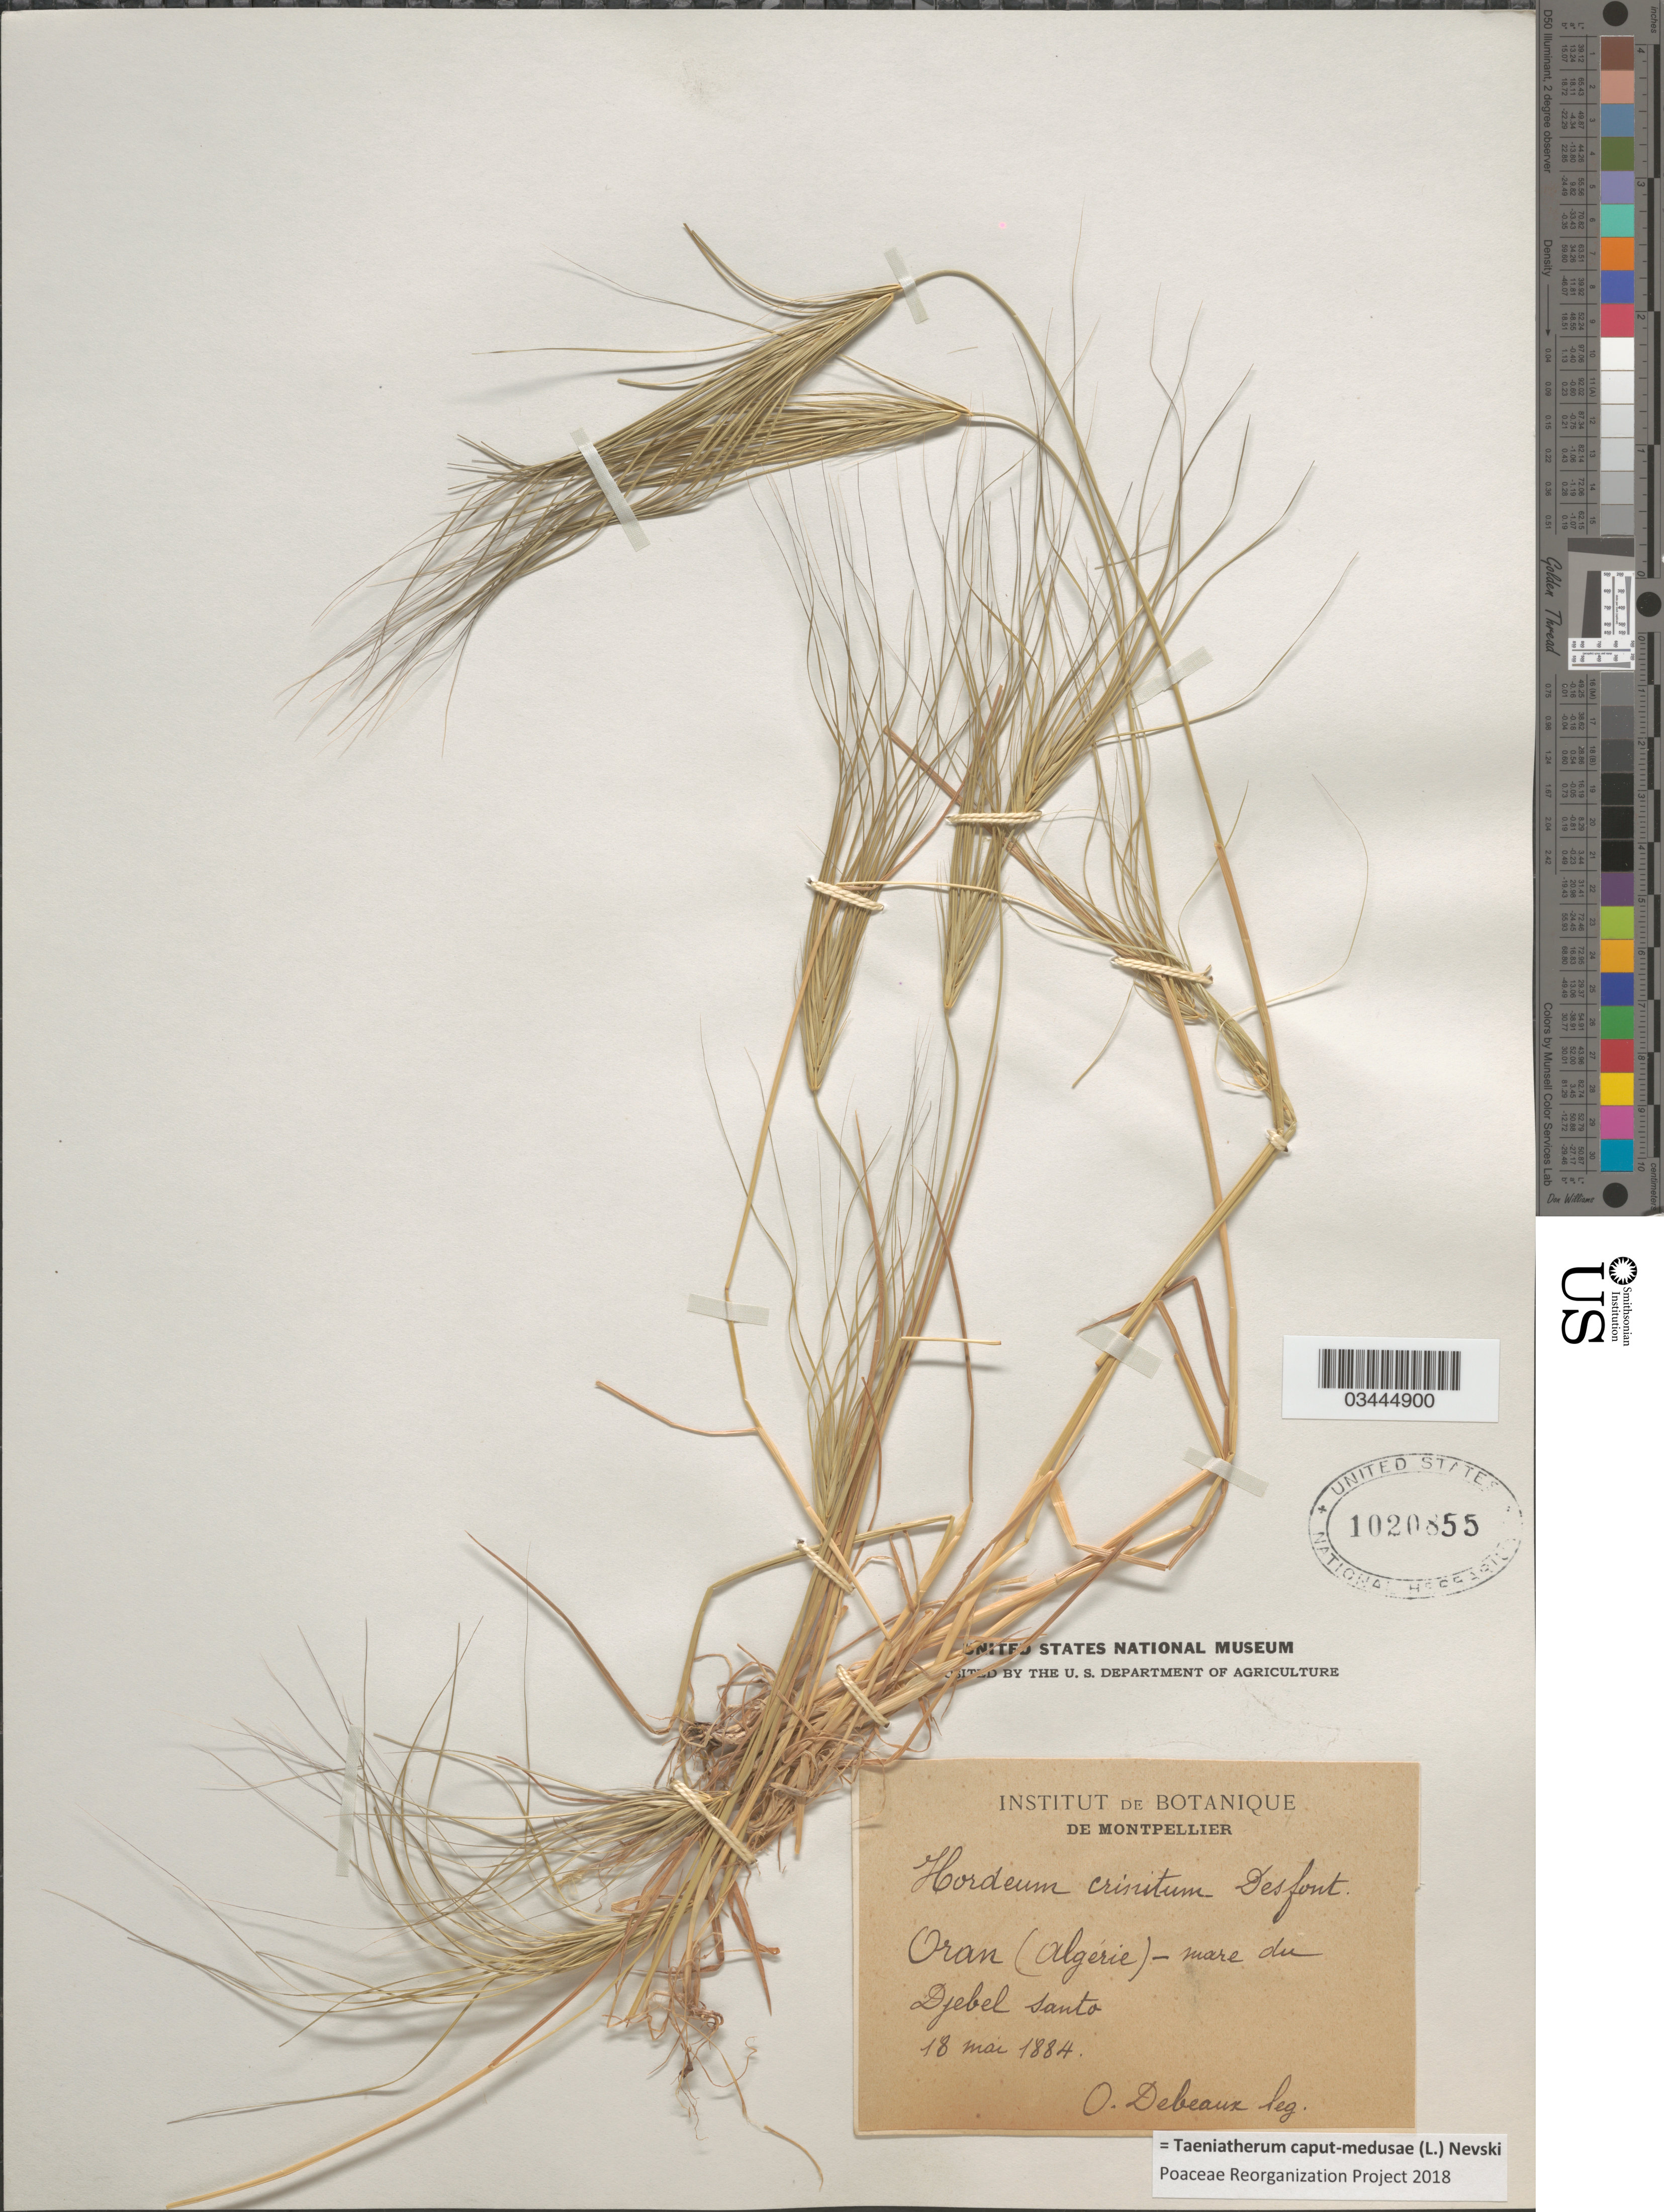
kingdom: Plantae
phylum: Tracheophyta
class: Liliopsida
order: Poales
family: Poaceae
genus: Taeniatherum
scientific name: Taeniatherum caput-medusae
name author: L.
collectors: O. Debeaux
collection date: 1884-05-18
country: Algeria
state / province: Oran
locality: (Algérie)- mare du Djebel Santo.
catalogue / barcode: US 1020855